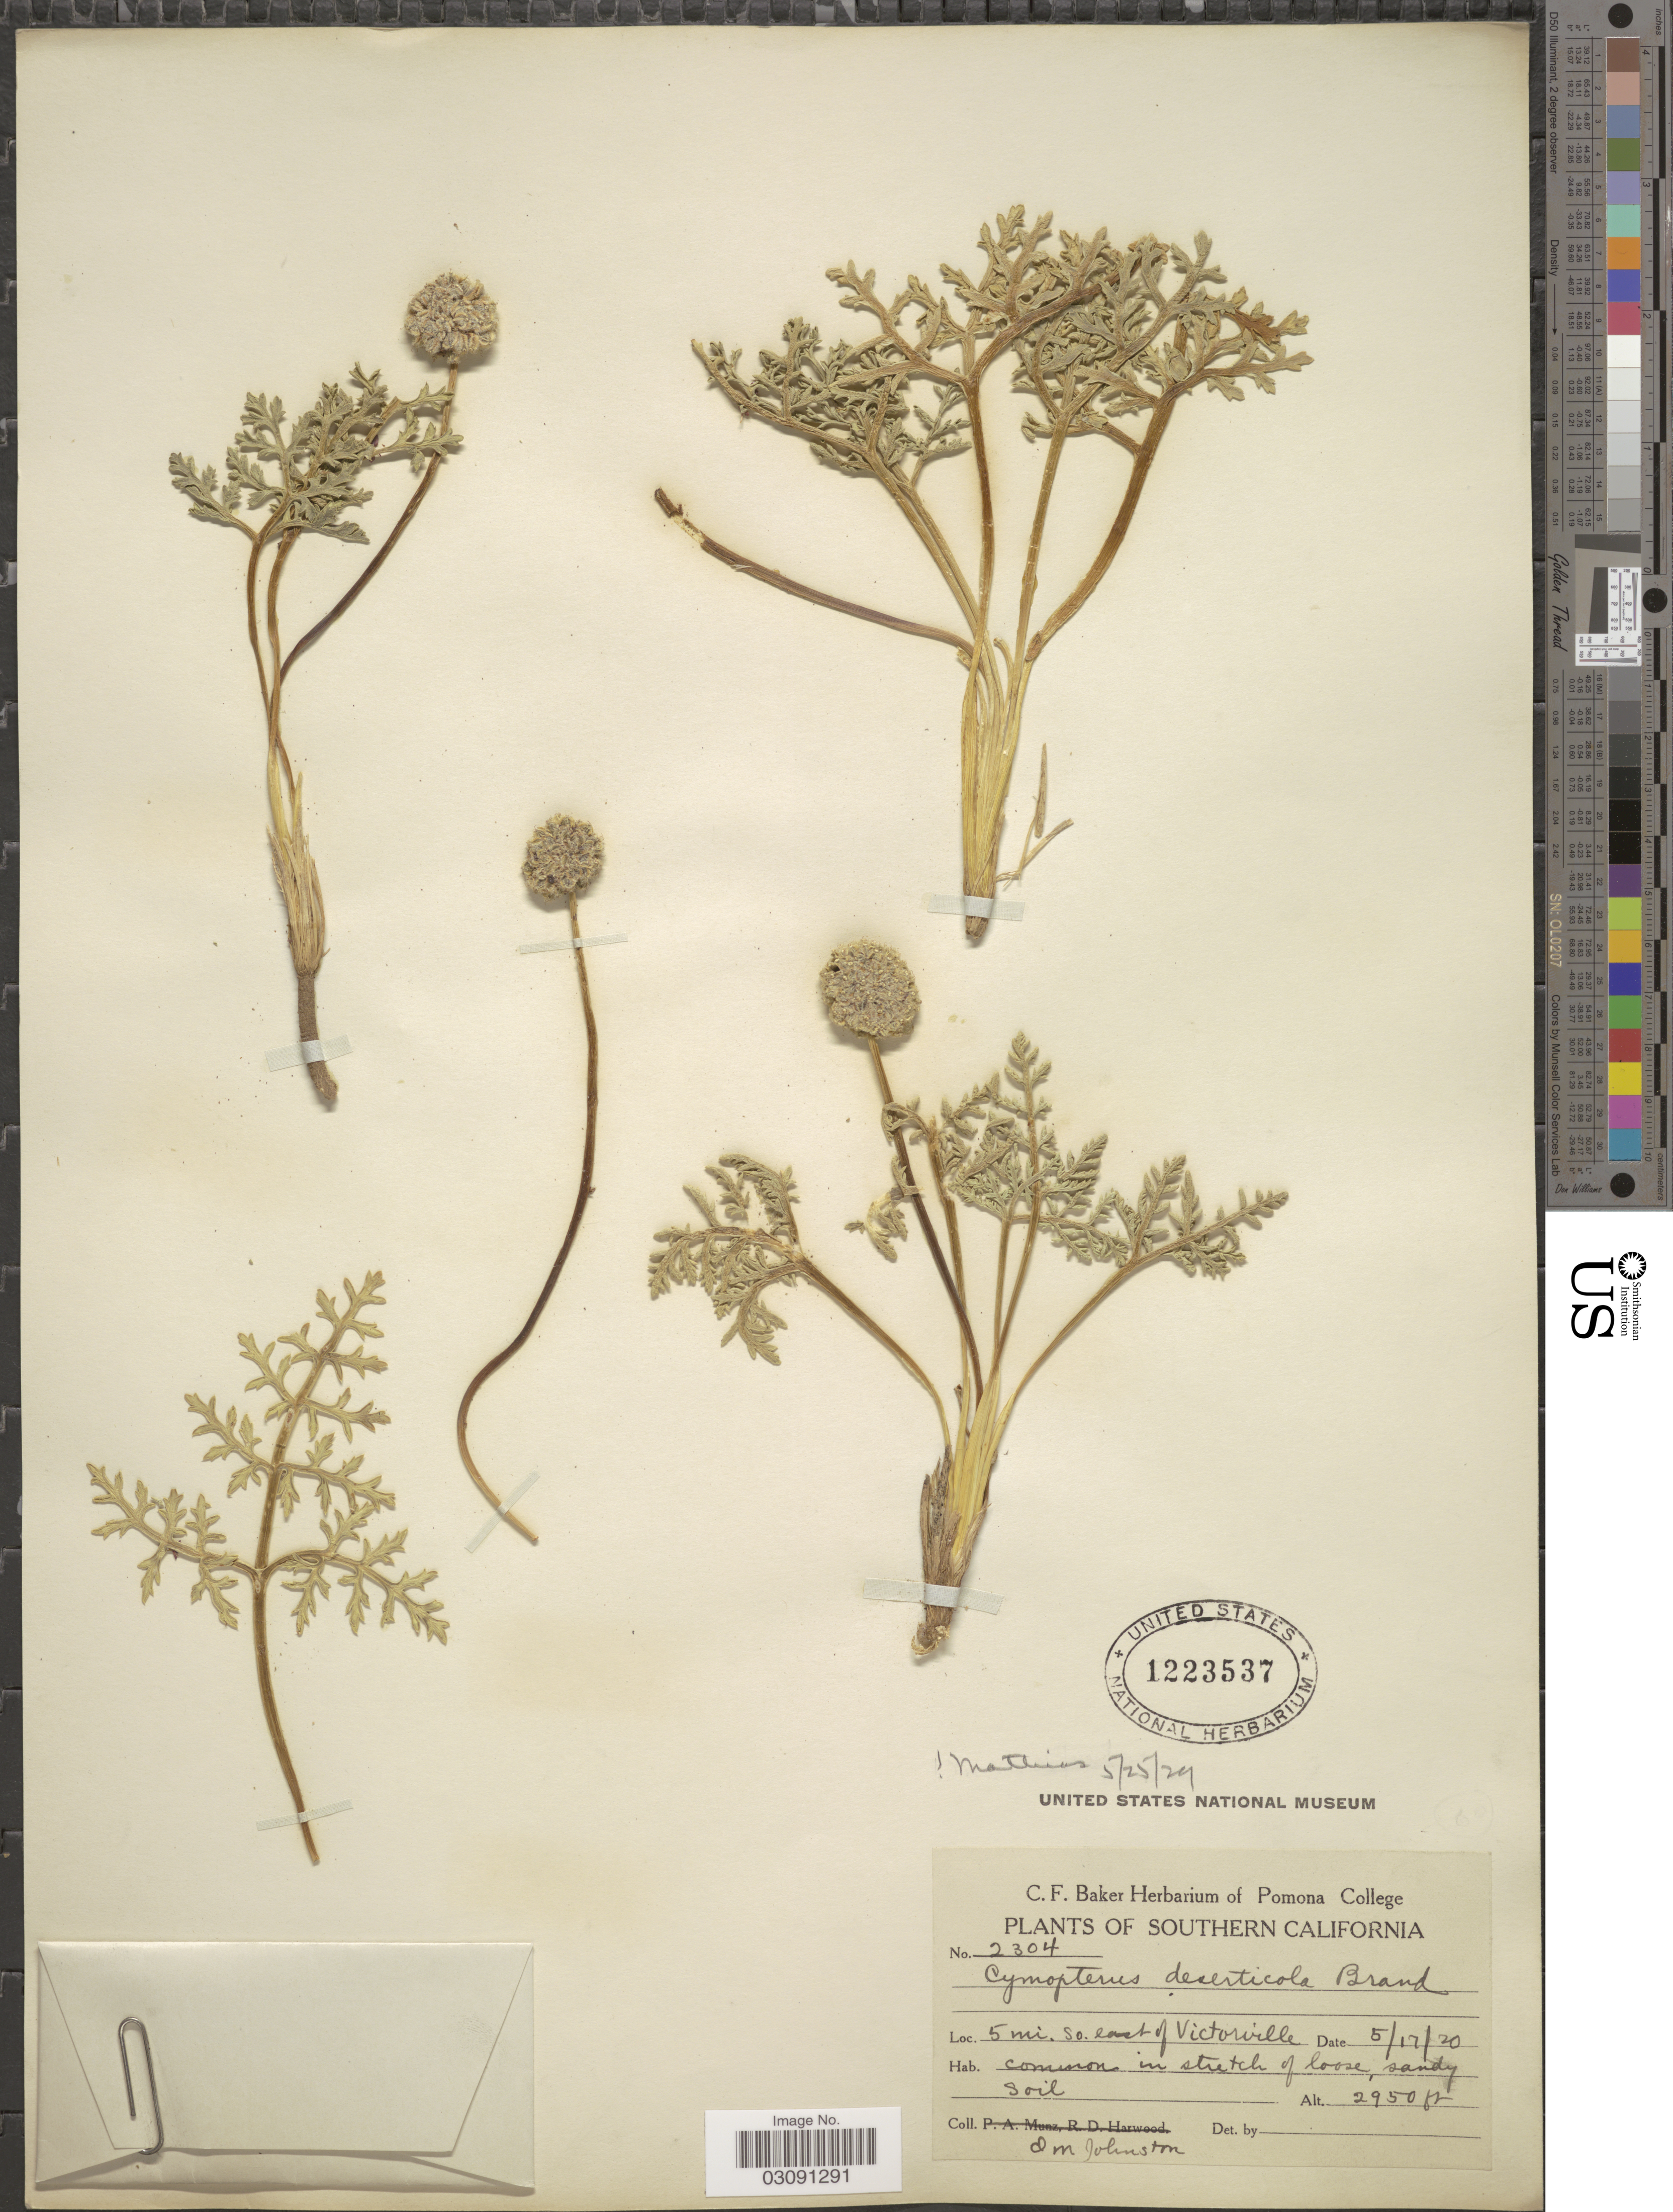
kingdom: Plantae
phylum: Tracheophyta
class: Magnoliopsida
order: Apiales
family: Apiaceae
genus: Cymopterus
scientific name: Cymopterus deserticola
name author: Brandegee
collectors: I.M. Johnston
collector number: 2304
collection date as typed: Transcribed d/m/y: 17/5/20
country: United States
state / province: California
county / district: San Barnadino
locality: Southern California. 5 mi. so. east of Victorville.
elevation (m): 899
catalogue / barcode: US 1223537